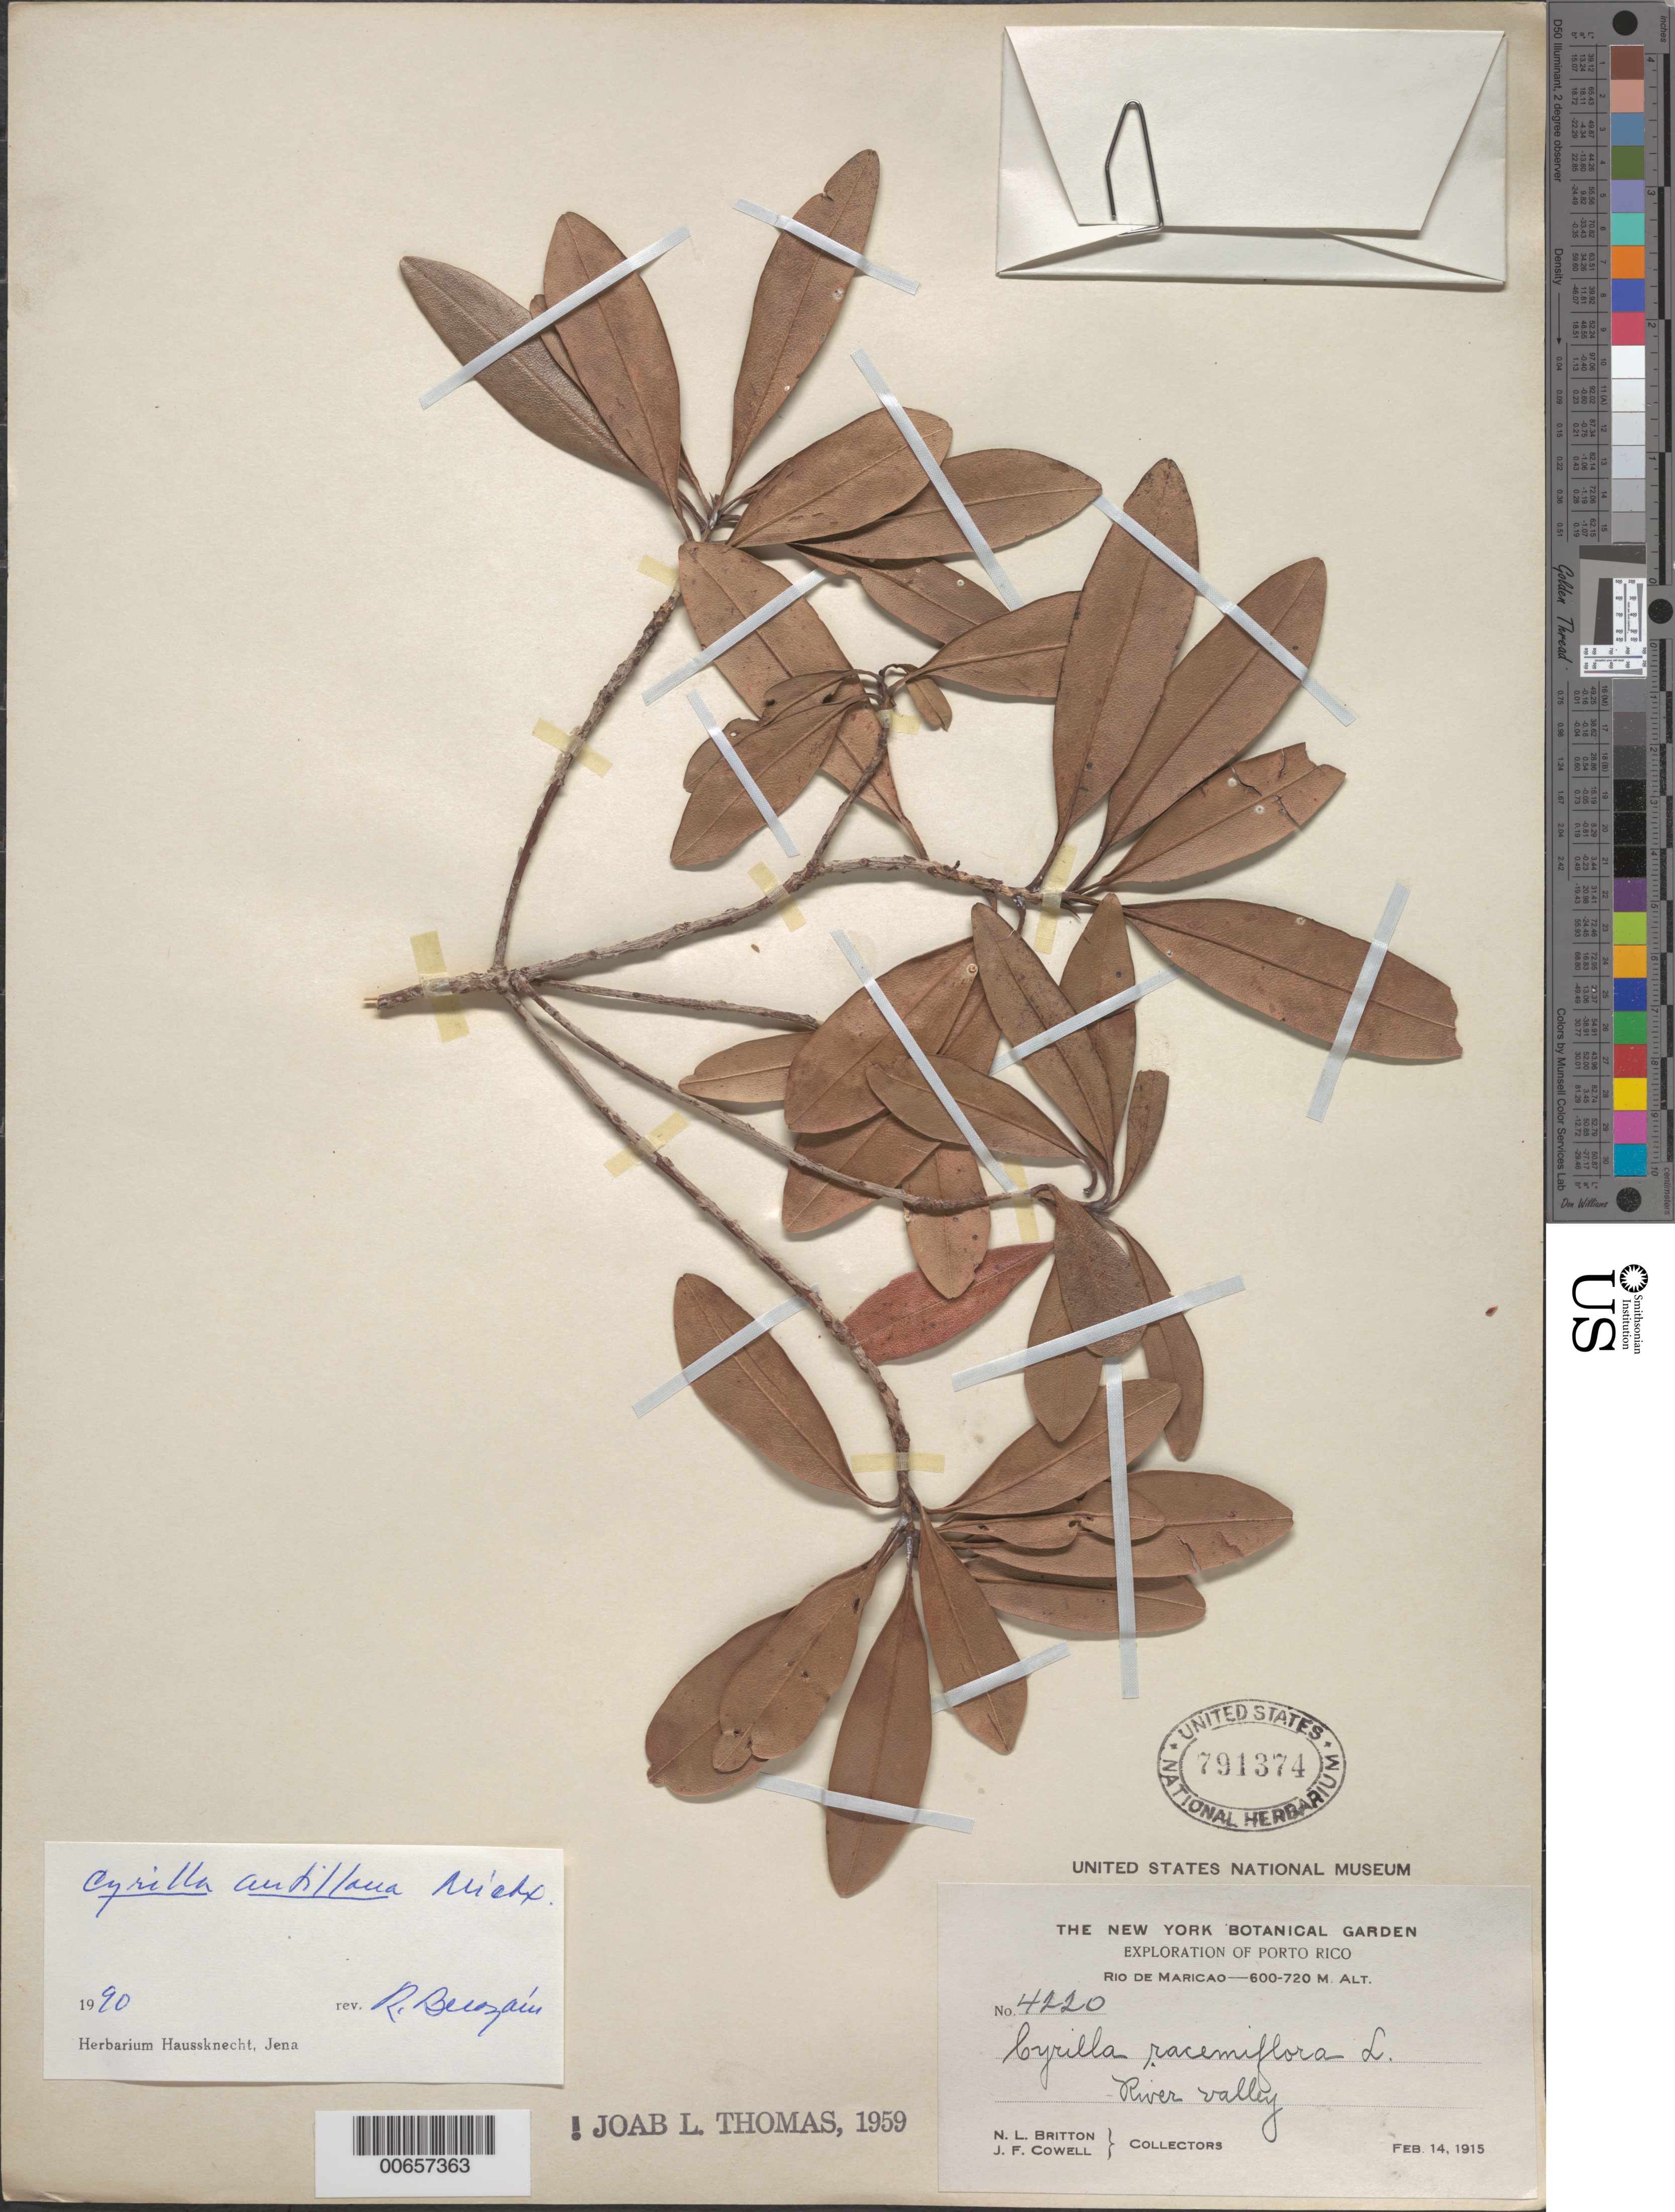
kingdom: Plantae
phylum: Tracheophyta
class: Magnoliopsida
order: Ericales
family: Cyrillaceae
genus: Cyrilla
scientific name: Cyrilla racemiflora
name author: L.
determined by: Berozain, R.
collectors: N. Britton & J. F. Cowell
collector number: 4220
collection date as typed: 14 Feb 1915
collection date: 1915-02-14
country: Puerto Rico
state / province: Maricao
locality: Rio De Maricao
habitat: River valley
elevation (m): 600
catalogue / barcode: US 791374